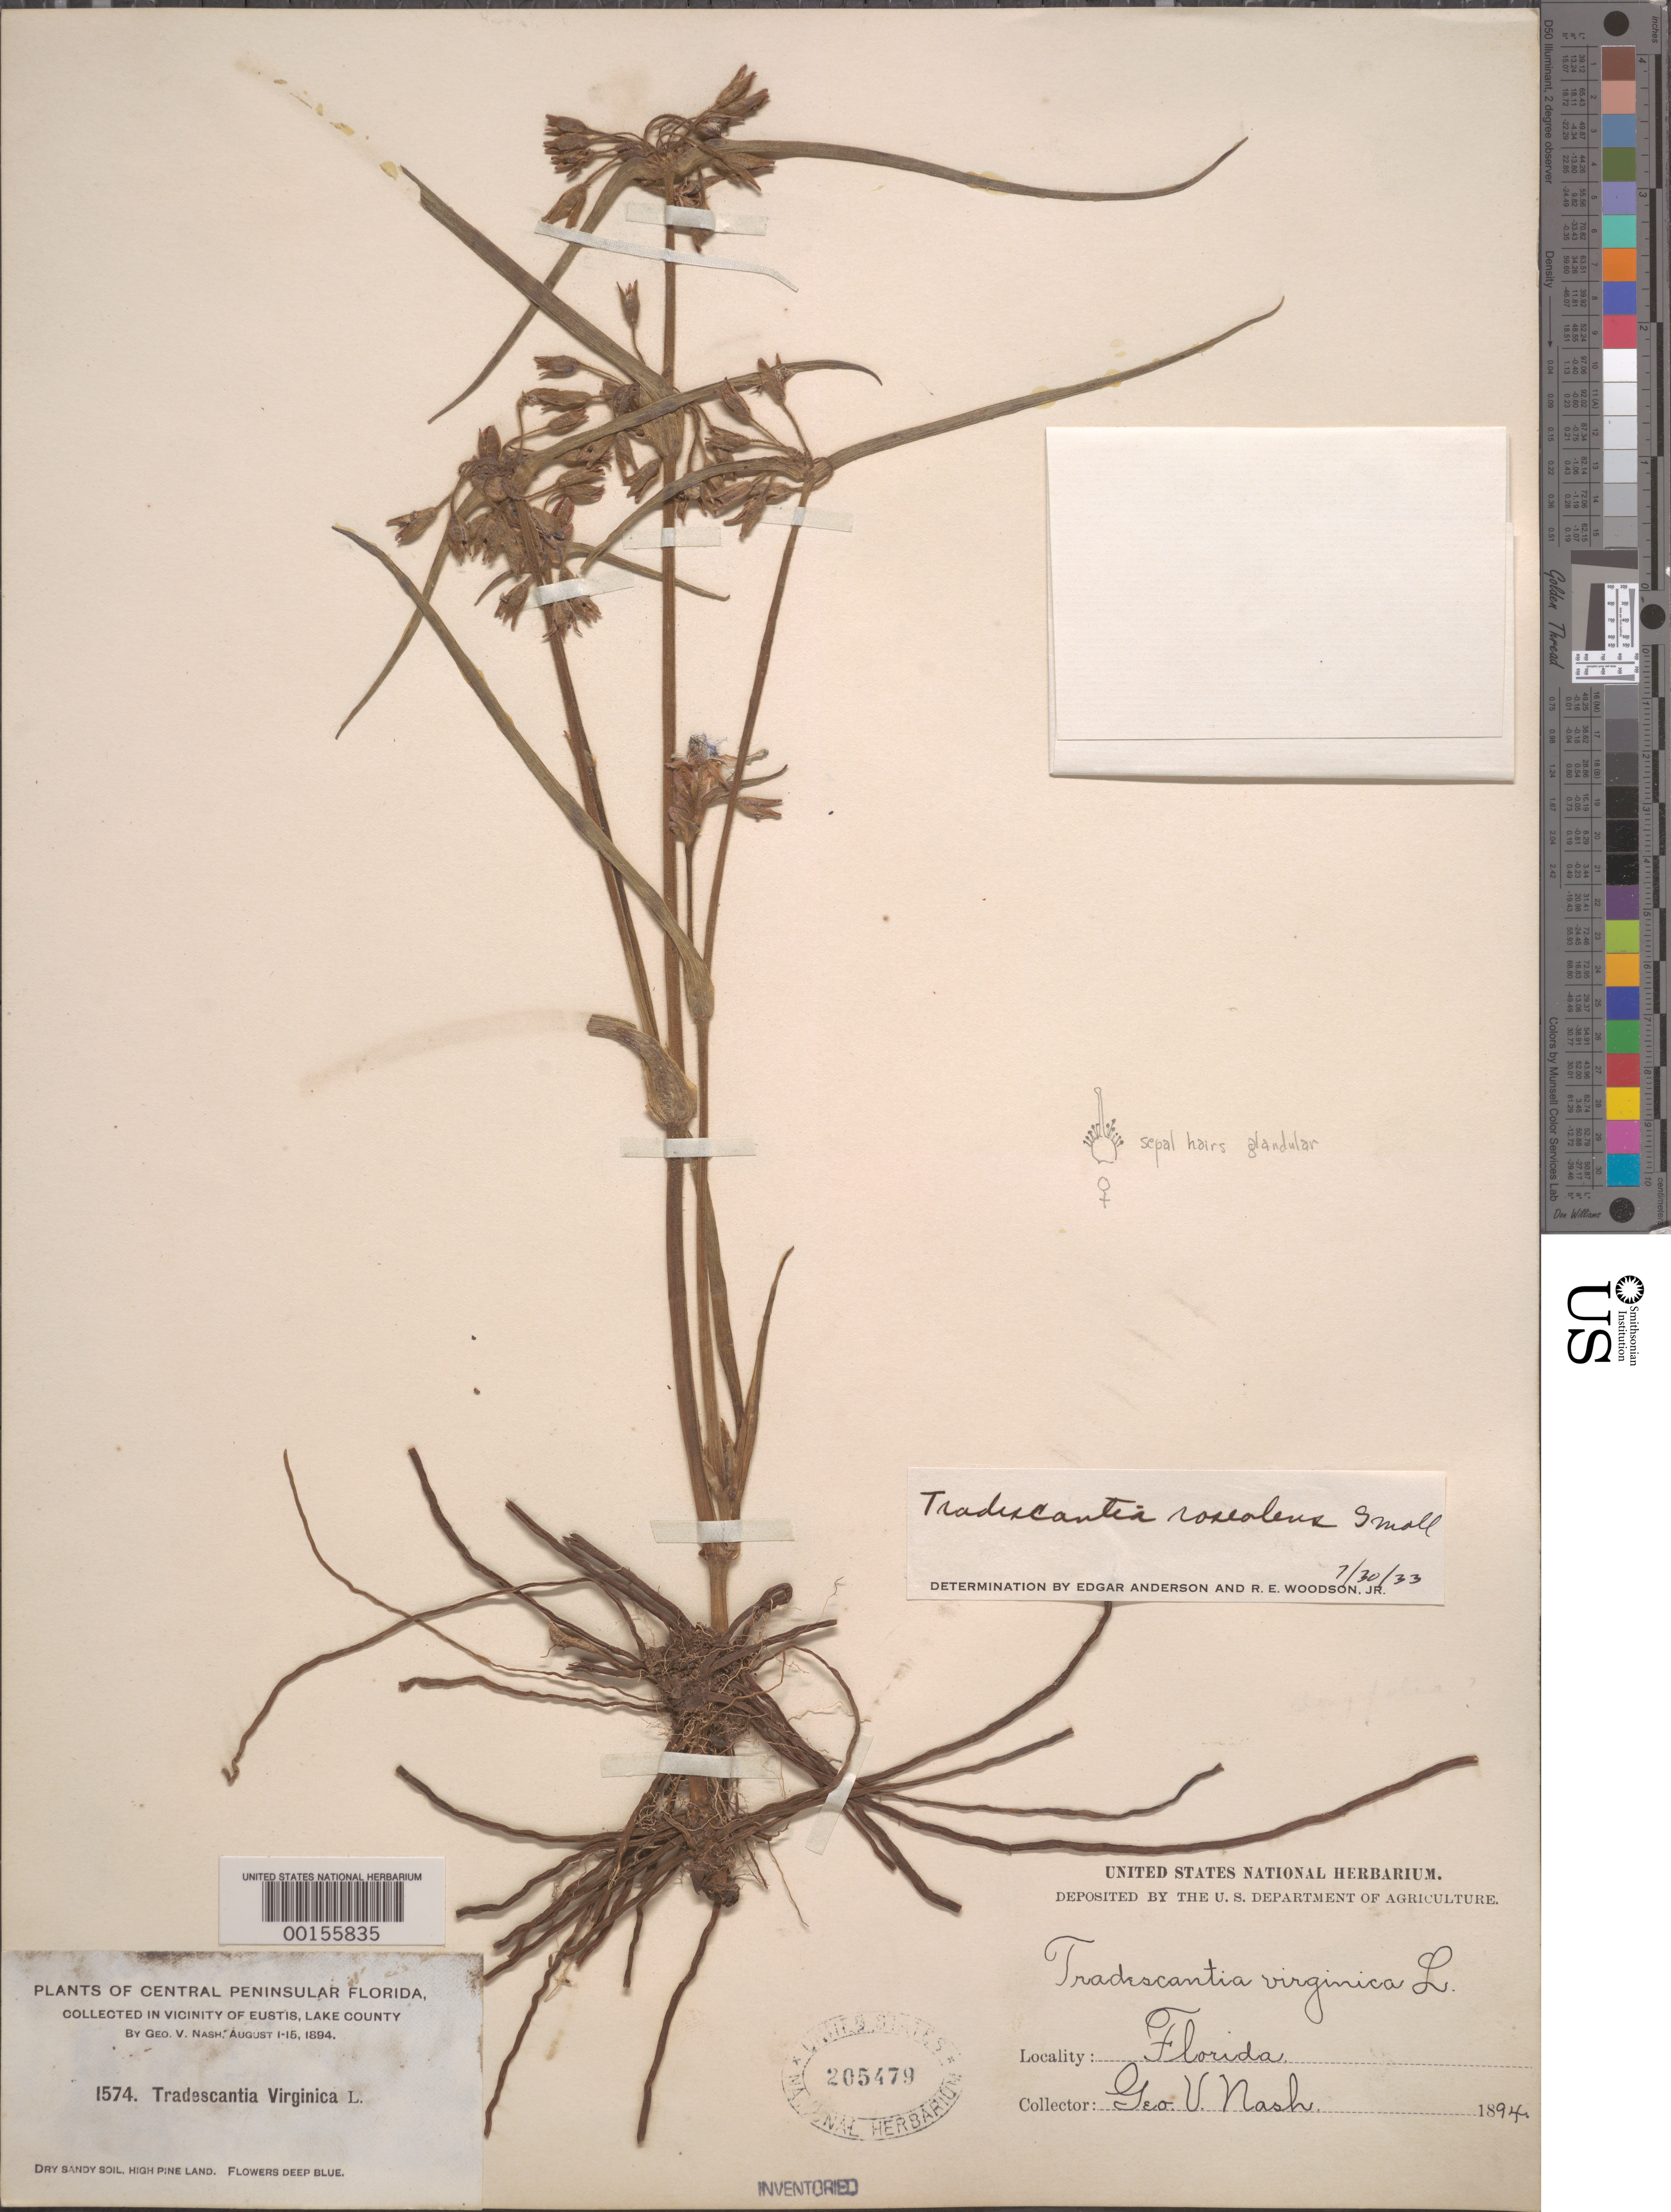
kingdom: Plantae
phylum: Tracheophyta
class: Liliopsida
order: Commelinales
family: Commelinaceae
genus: Tradescantia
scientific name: Tradescantia roseolens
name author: Small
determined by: Woodson, R. E., Jr.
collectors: G. V. Nash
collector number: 1574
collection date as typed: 01 Aug 1894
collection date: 1894-08-01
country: United States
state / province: Florida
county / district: Lake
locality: Near eustis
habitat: Dry, sandy soil, high pineland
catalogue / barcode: US 205479